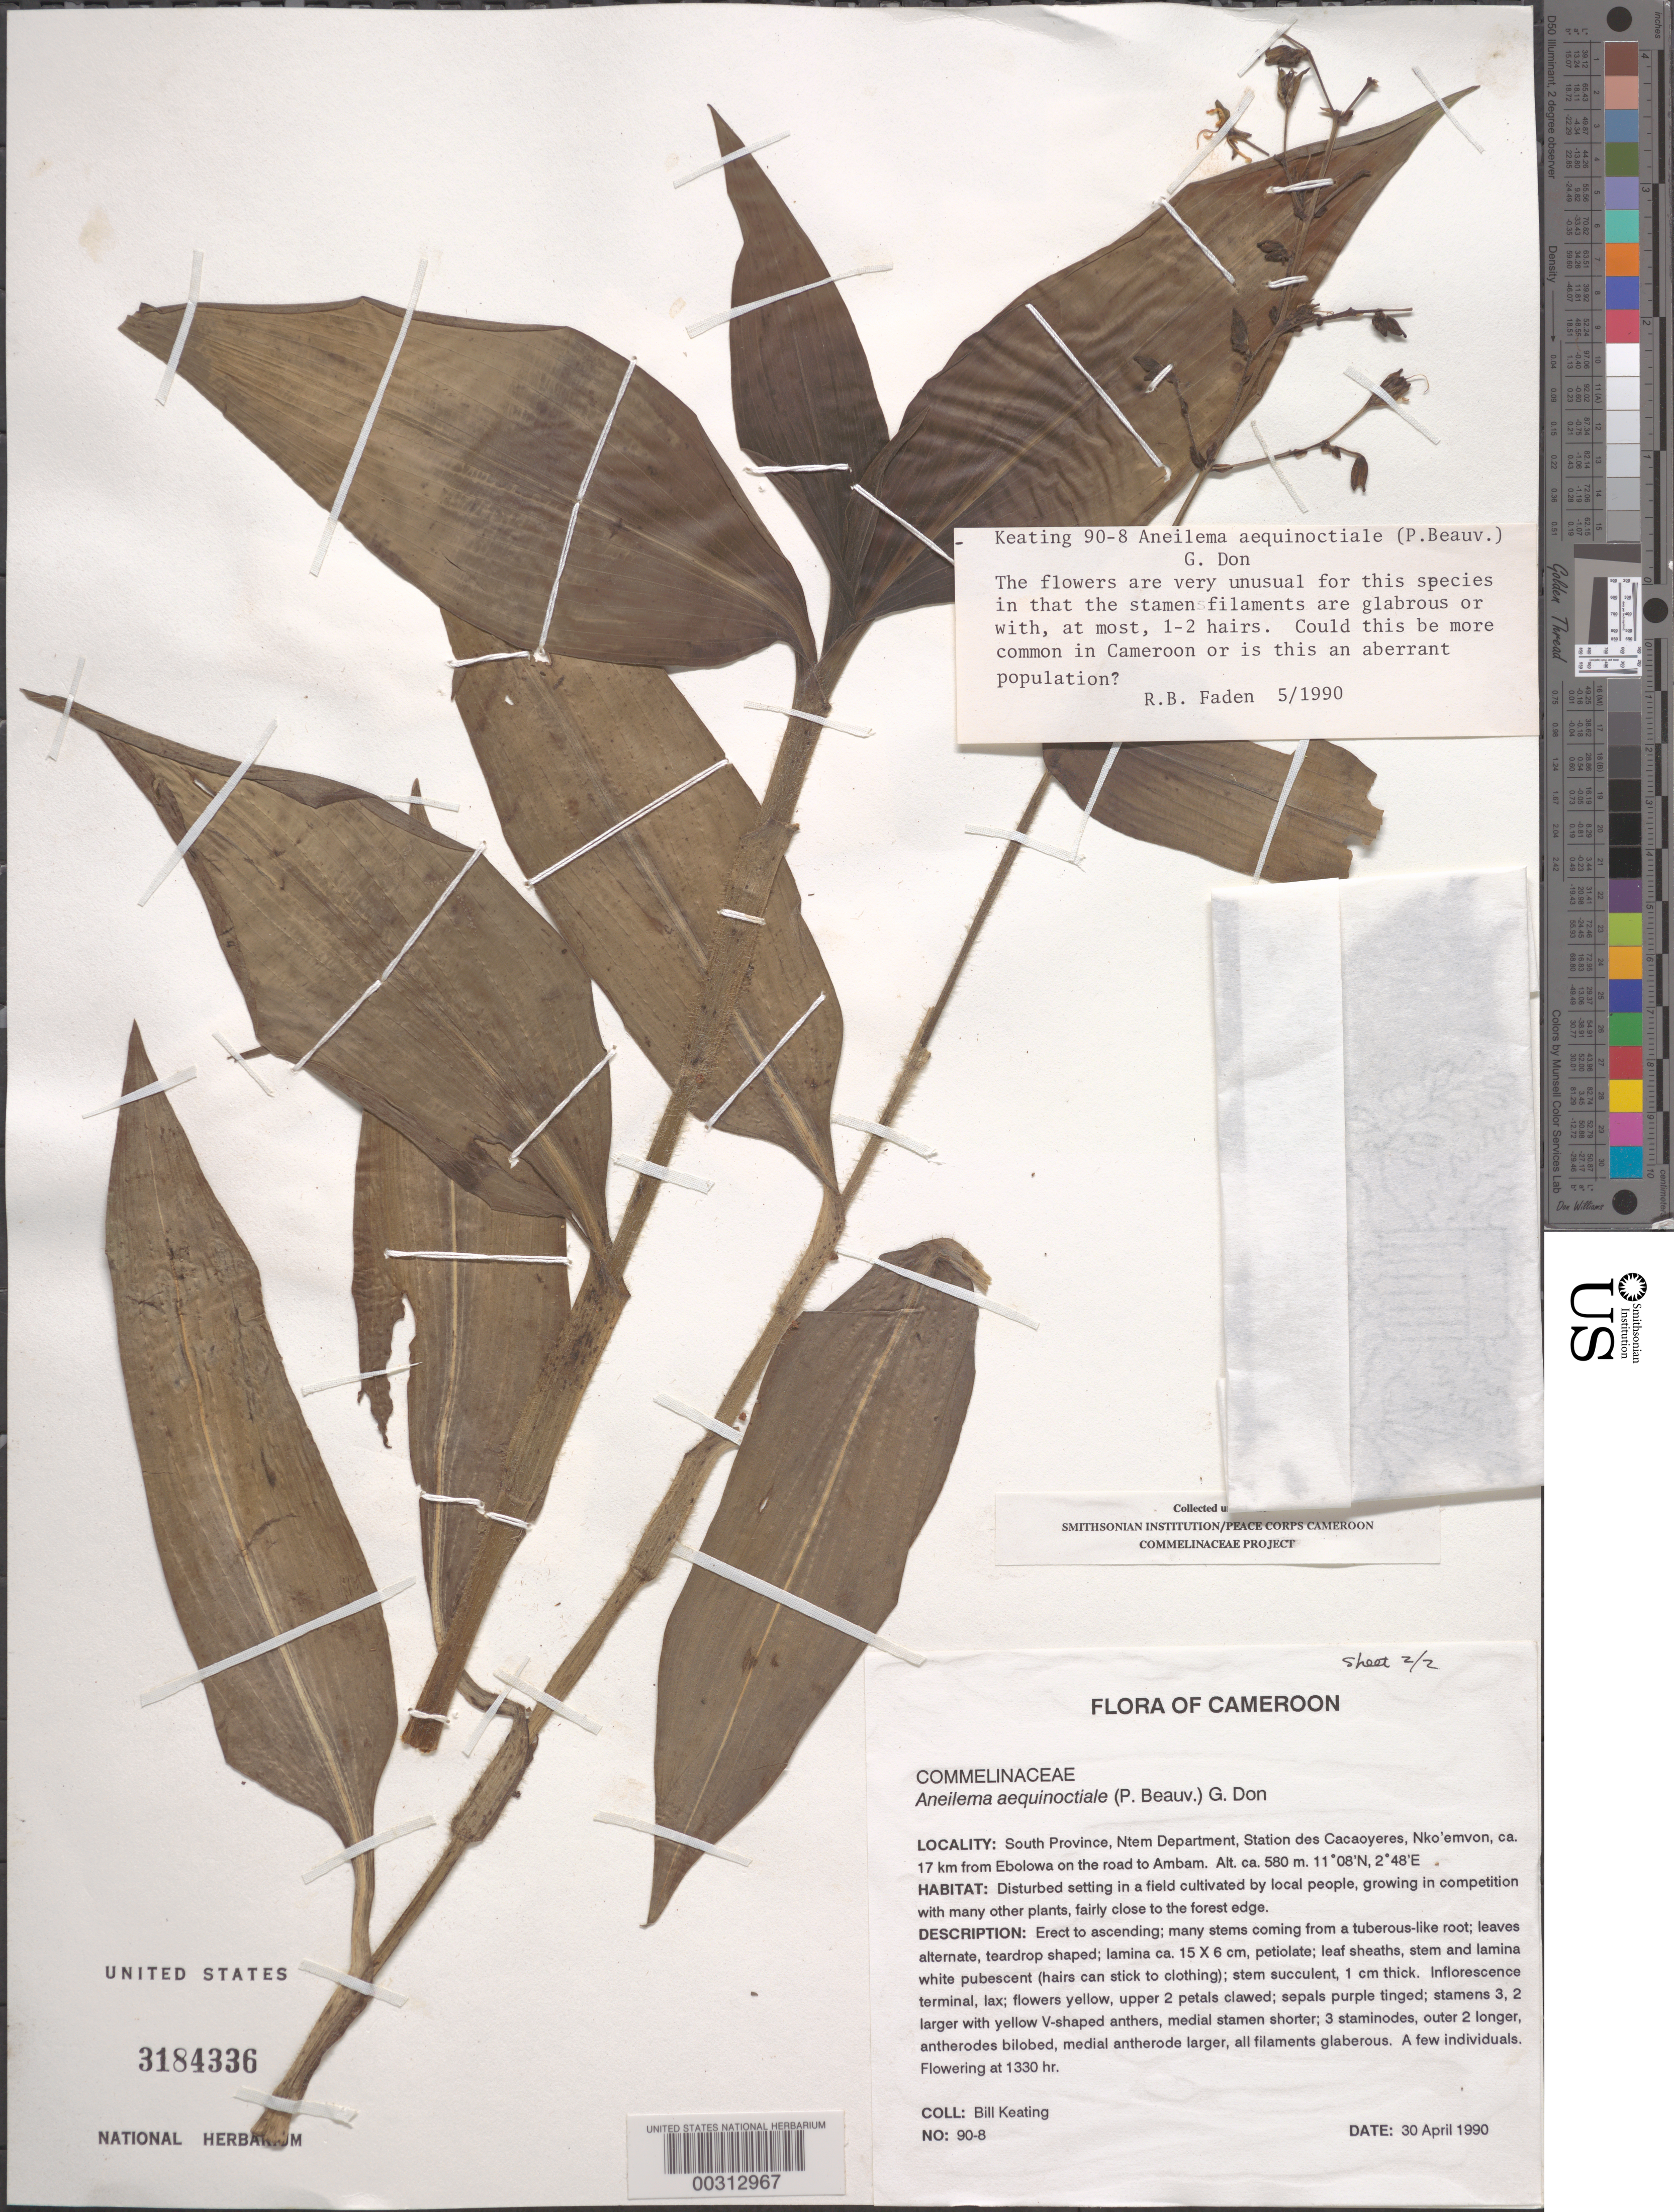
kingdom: Plantae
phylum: Tracheophyta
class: Liliopsida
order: Commelinales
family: Commelinaceae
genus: Aneilema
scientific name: Aneilema aequinoctiale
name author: (P. Beauv.) Loudon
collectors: B. Keating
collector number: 90-8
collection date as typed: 30 Apr 1990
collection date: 1990-04-30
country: Cameroon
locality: Tekele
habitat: Disturbed setting in field cultivated by local people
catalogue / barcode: US 3184336